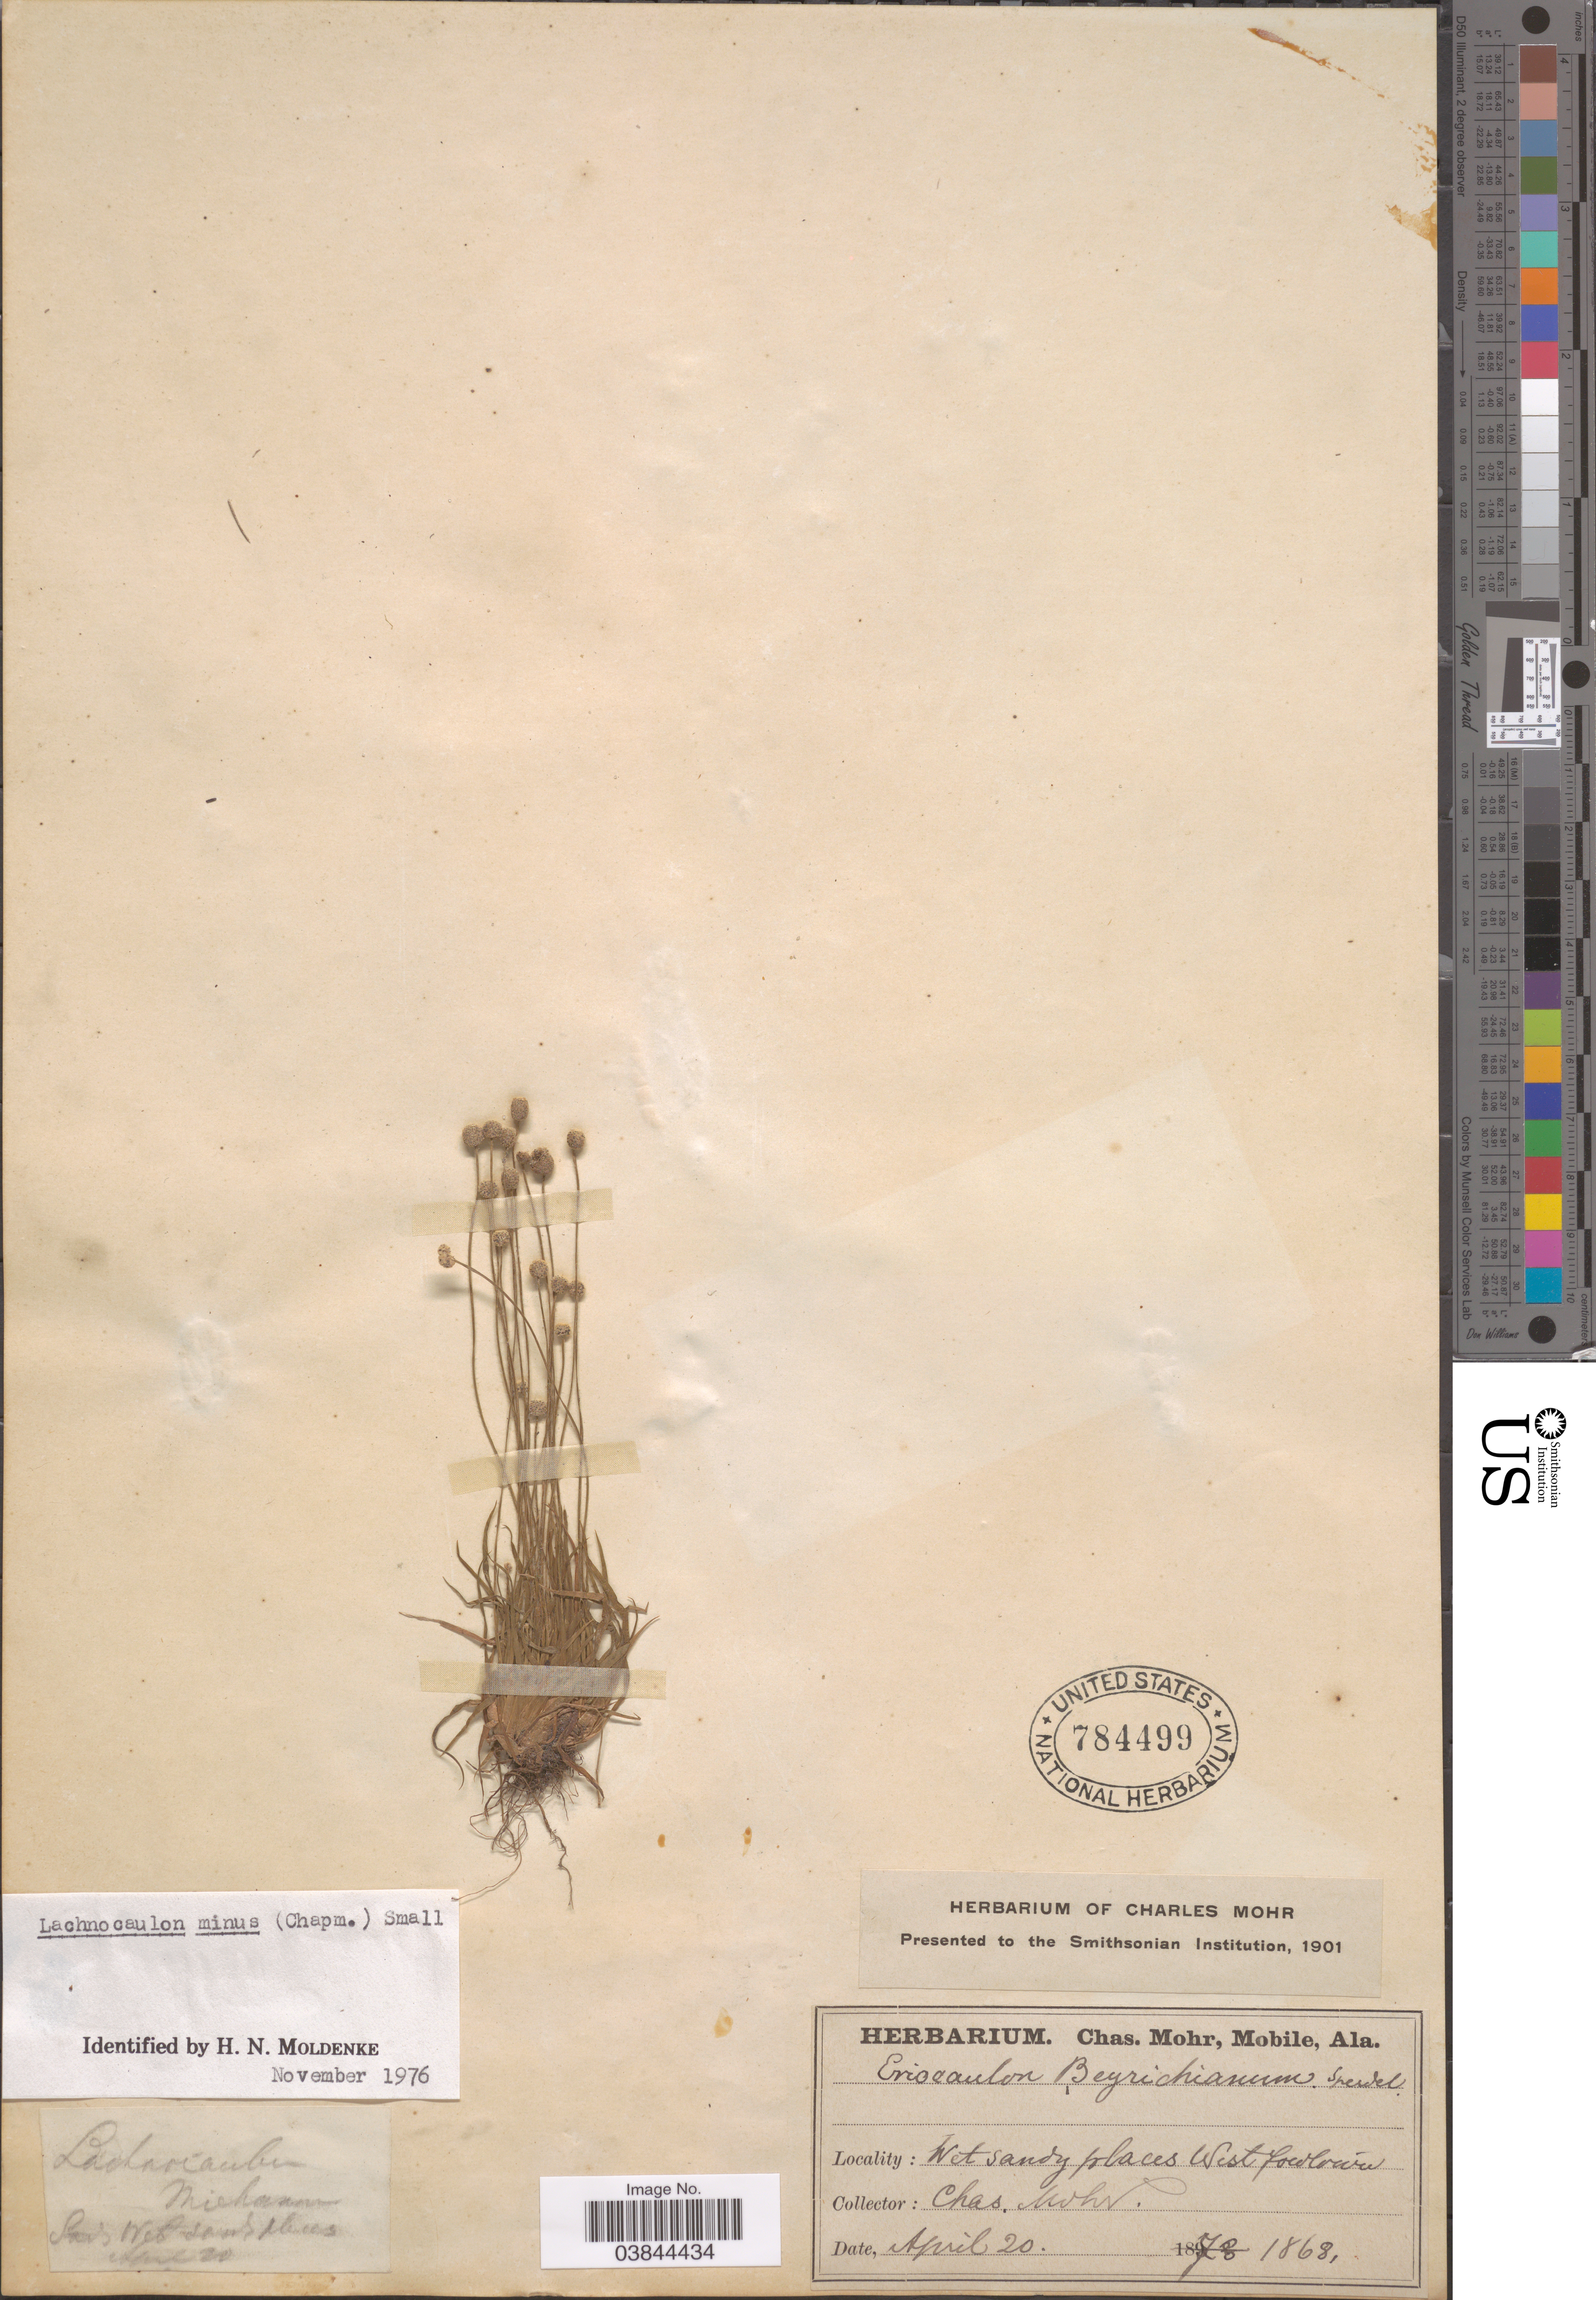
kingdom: Plantae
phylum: Tracheophyta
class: Liliopsida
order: Poales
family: Eriocaulaceae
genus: Lachnocaulon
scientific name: Lachnocaulon minus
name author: (Chapm.) Small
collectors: Mohr, C. T. (herbarium)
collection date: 1868-04-20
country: United States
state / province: Alabama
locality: West sandy places West Fowl river.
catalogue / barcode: US 784499